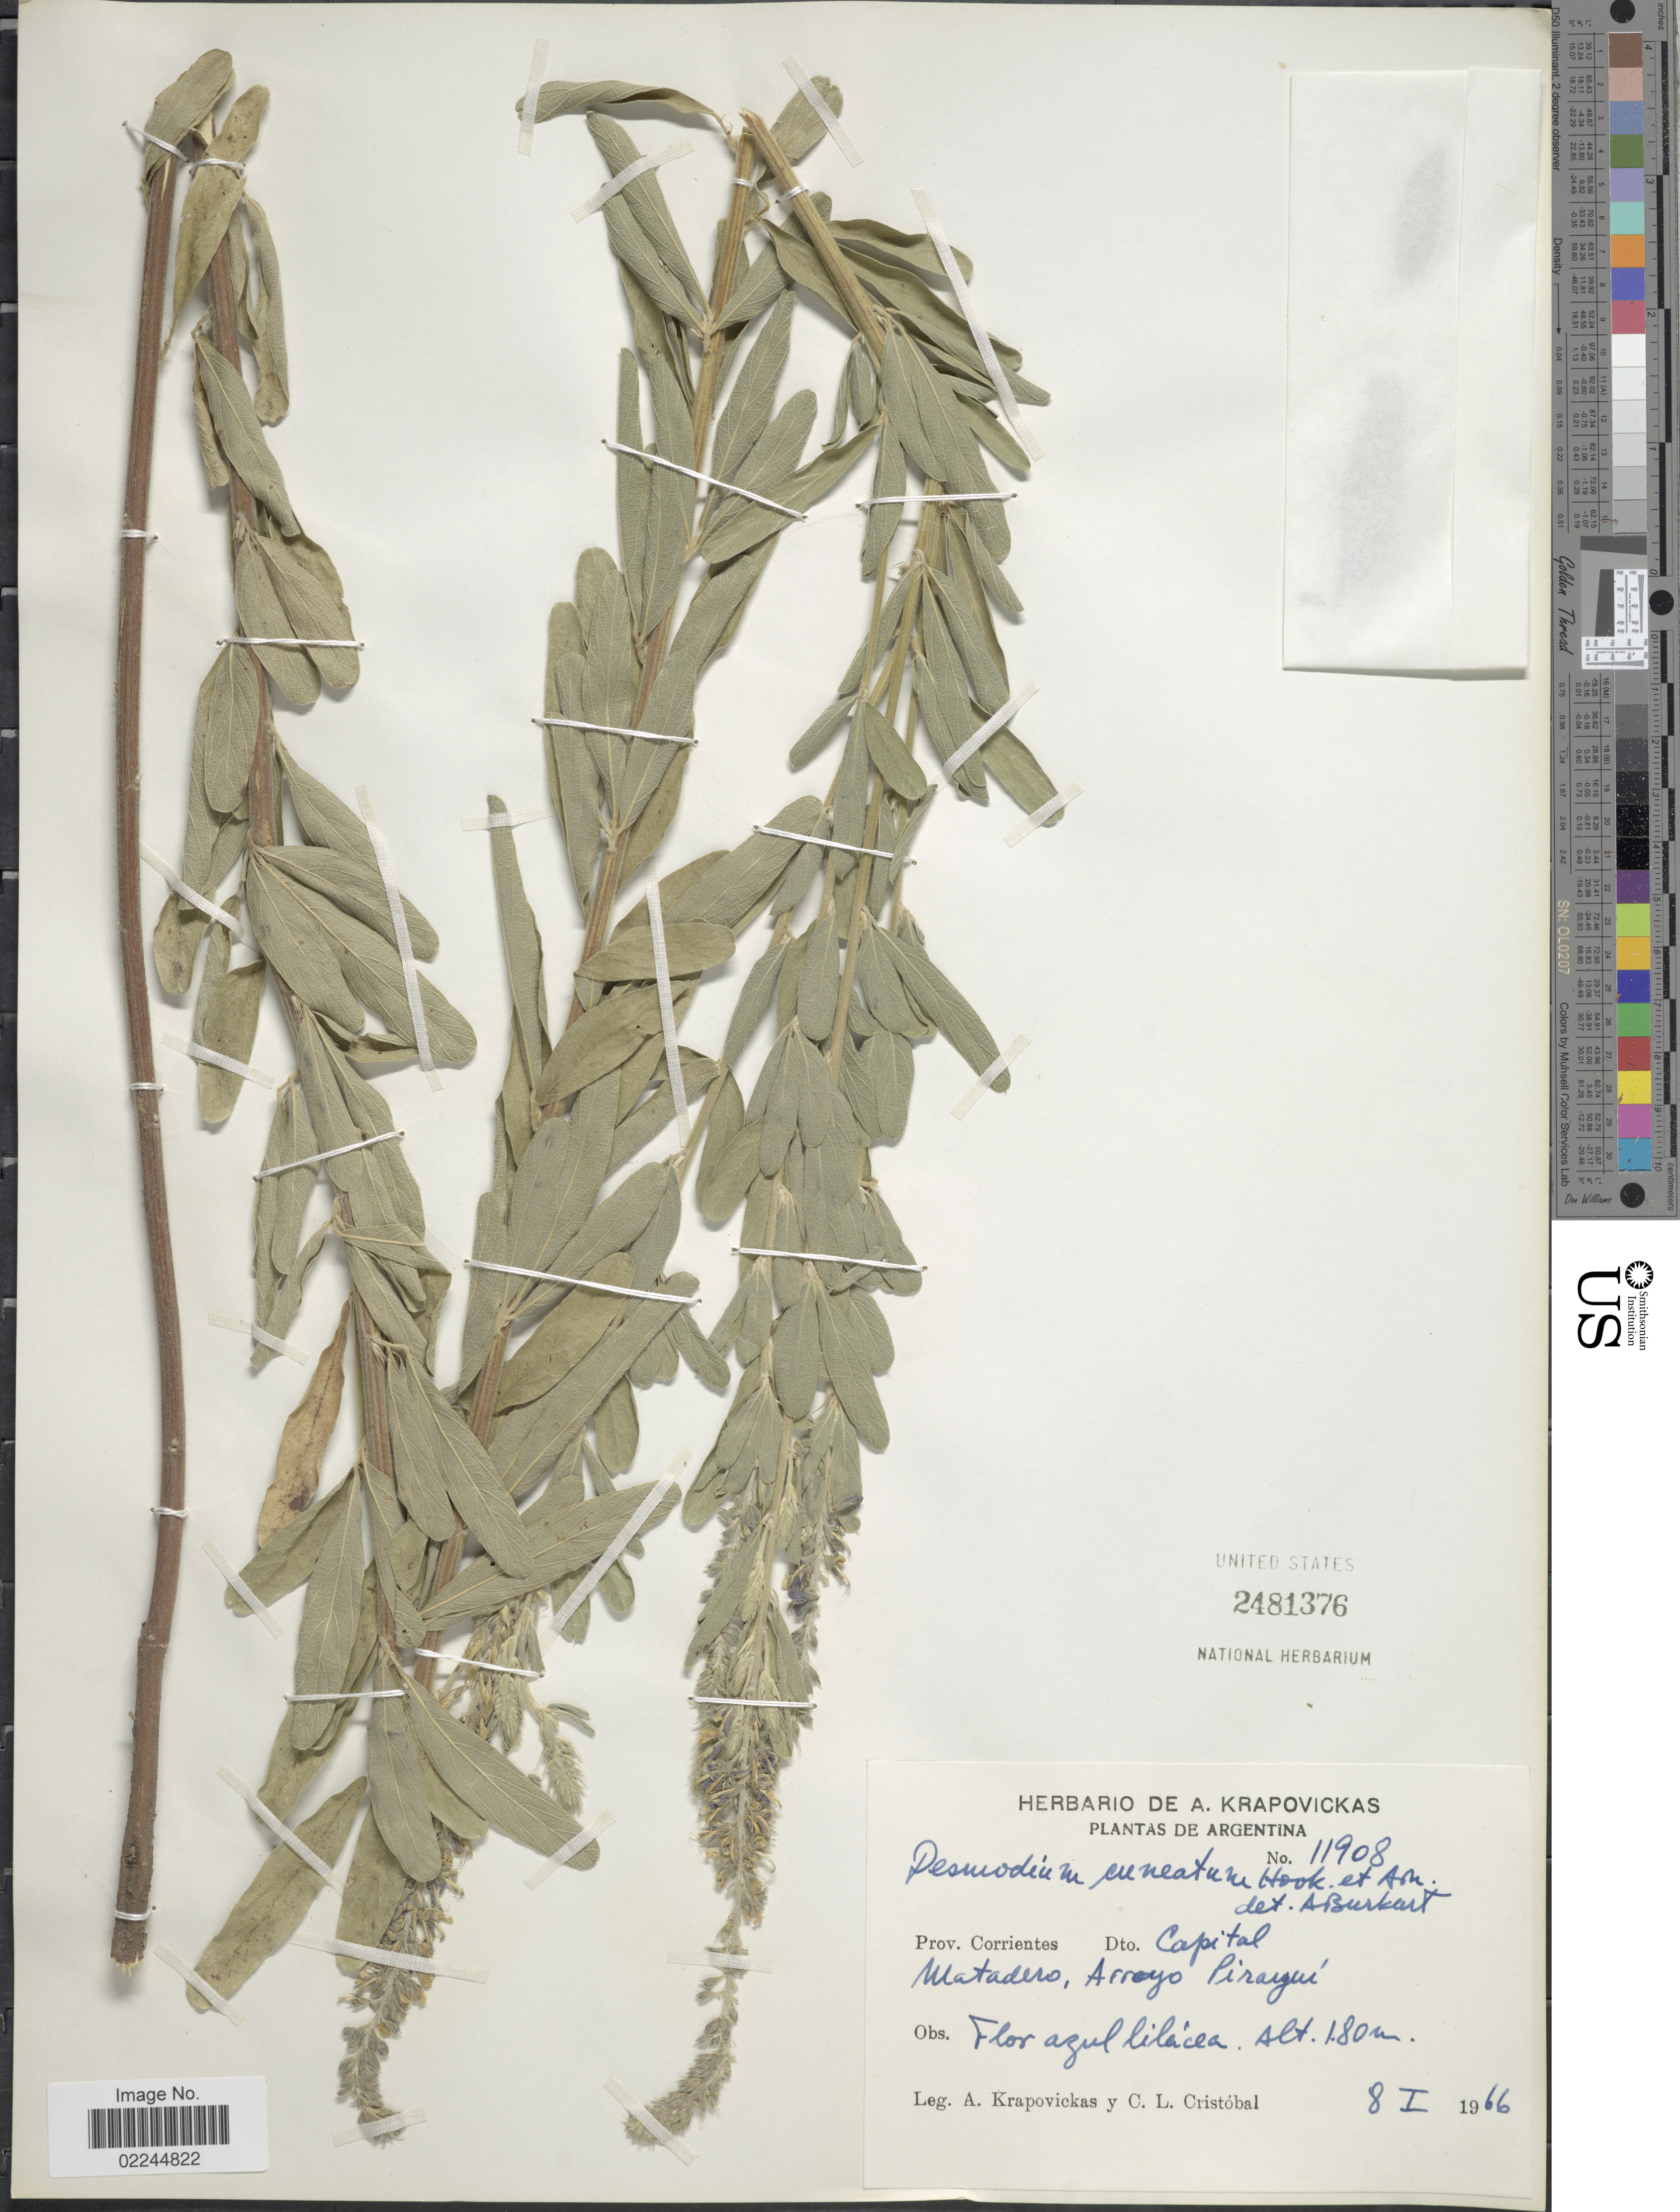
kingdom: Plantae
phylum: Tracheophyta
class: Magnoliopsida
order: Fabales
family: Fabaceae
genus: Desmodium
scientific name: Desmodium cuneatum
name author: Hook. & Arn.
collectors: A. Krapovickas & C. L. Cristóbal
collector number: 11908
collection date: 1966-01-08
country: Argentina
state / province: Corrientes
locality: Dto. Capital, Matadero, Arroyo Pirayui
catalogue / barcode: US 2481376